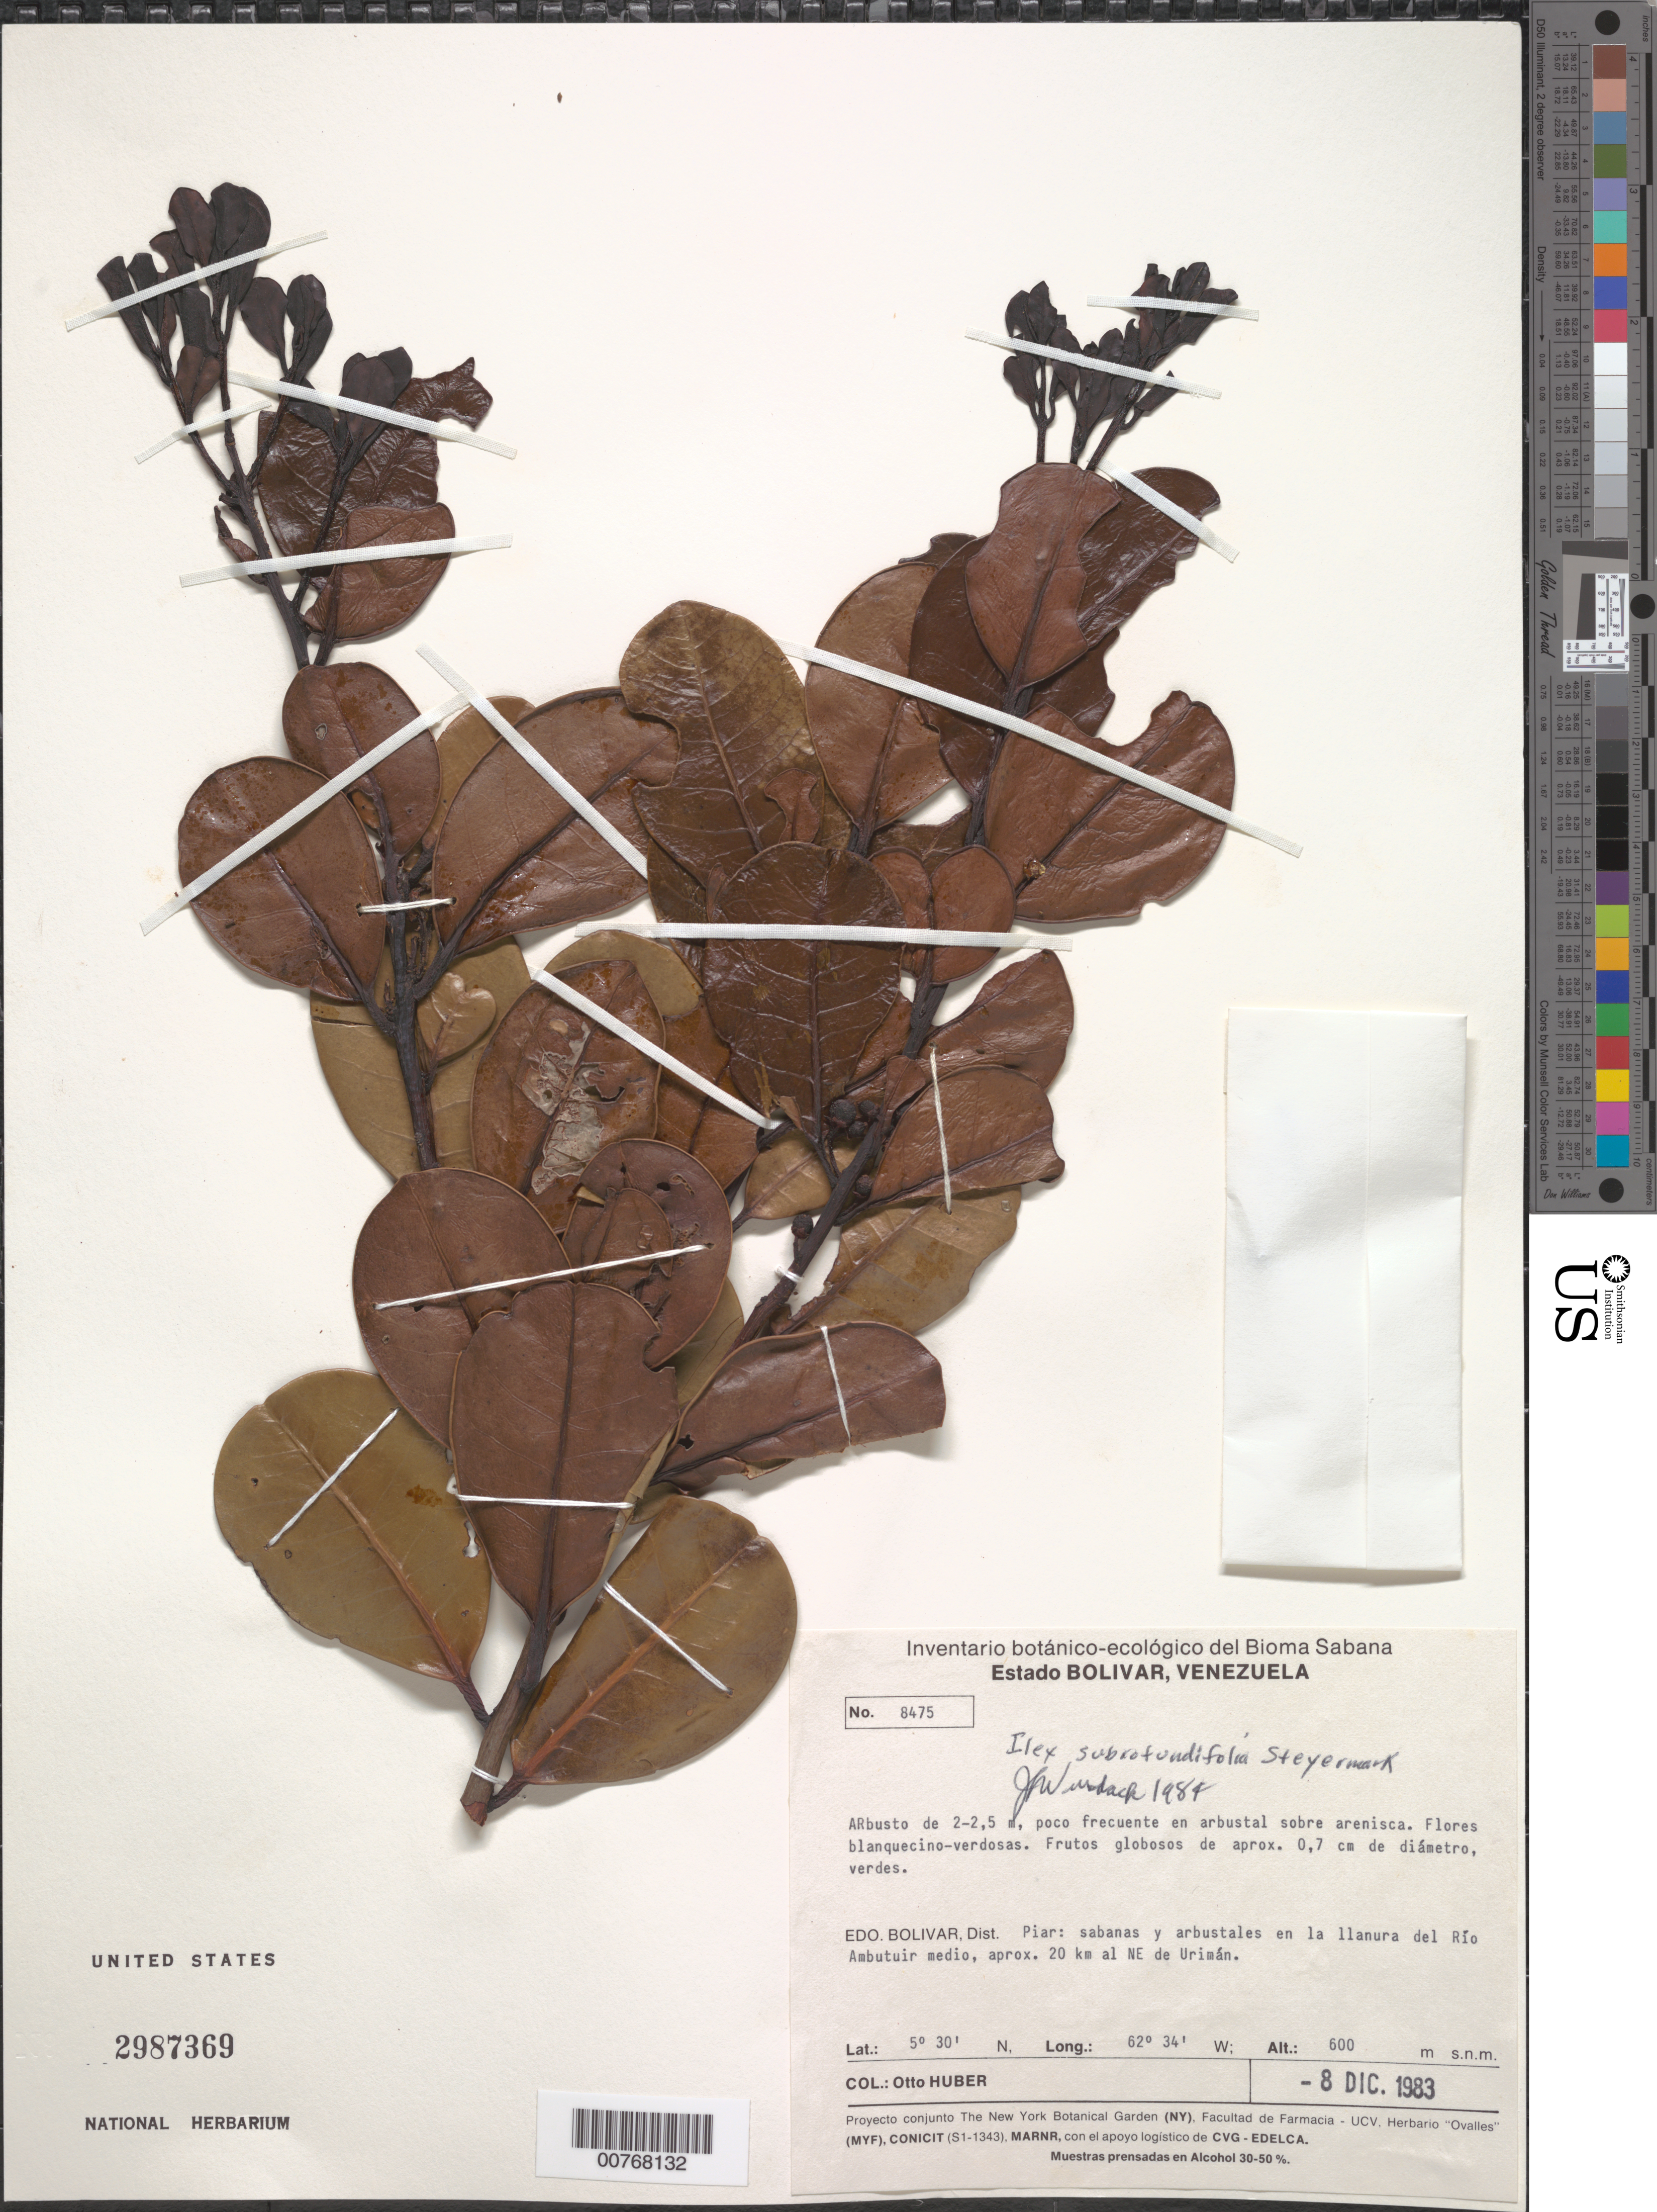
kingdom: Plantae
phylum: Tracheophyta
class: Magnoliopsida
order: Aquifoliales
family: Aquifoliaceae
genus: Ilex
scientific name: Ilex subrotundifolia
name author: Steyerm.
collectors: O. Huber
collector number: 8475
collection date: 1983-12-08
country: Venezuela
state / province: Bolivar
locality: Dist. Piar: sabanas y arbustales en la llanura del Río Ambutuir medio, aprox. 20 km al NE de Urimán.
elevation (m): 600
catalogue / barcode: US 2987369